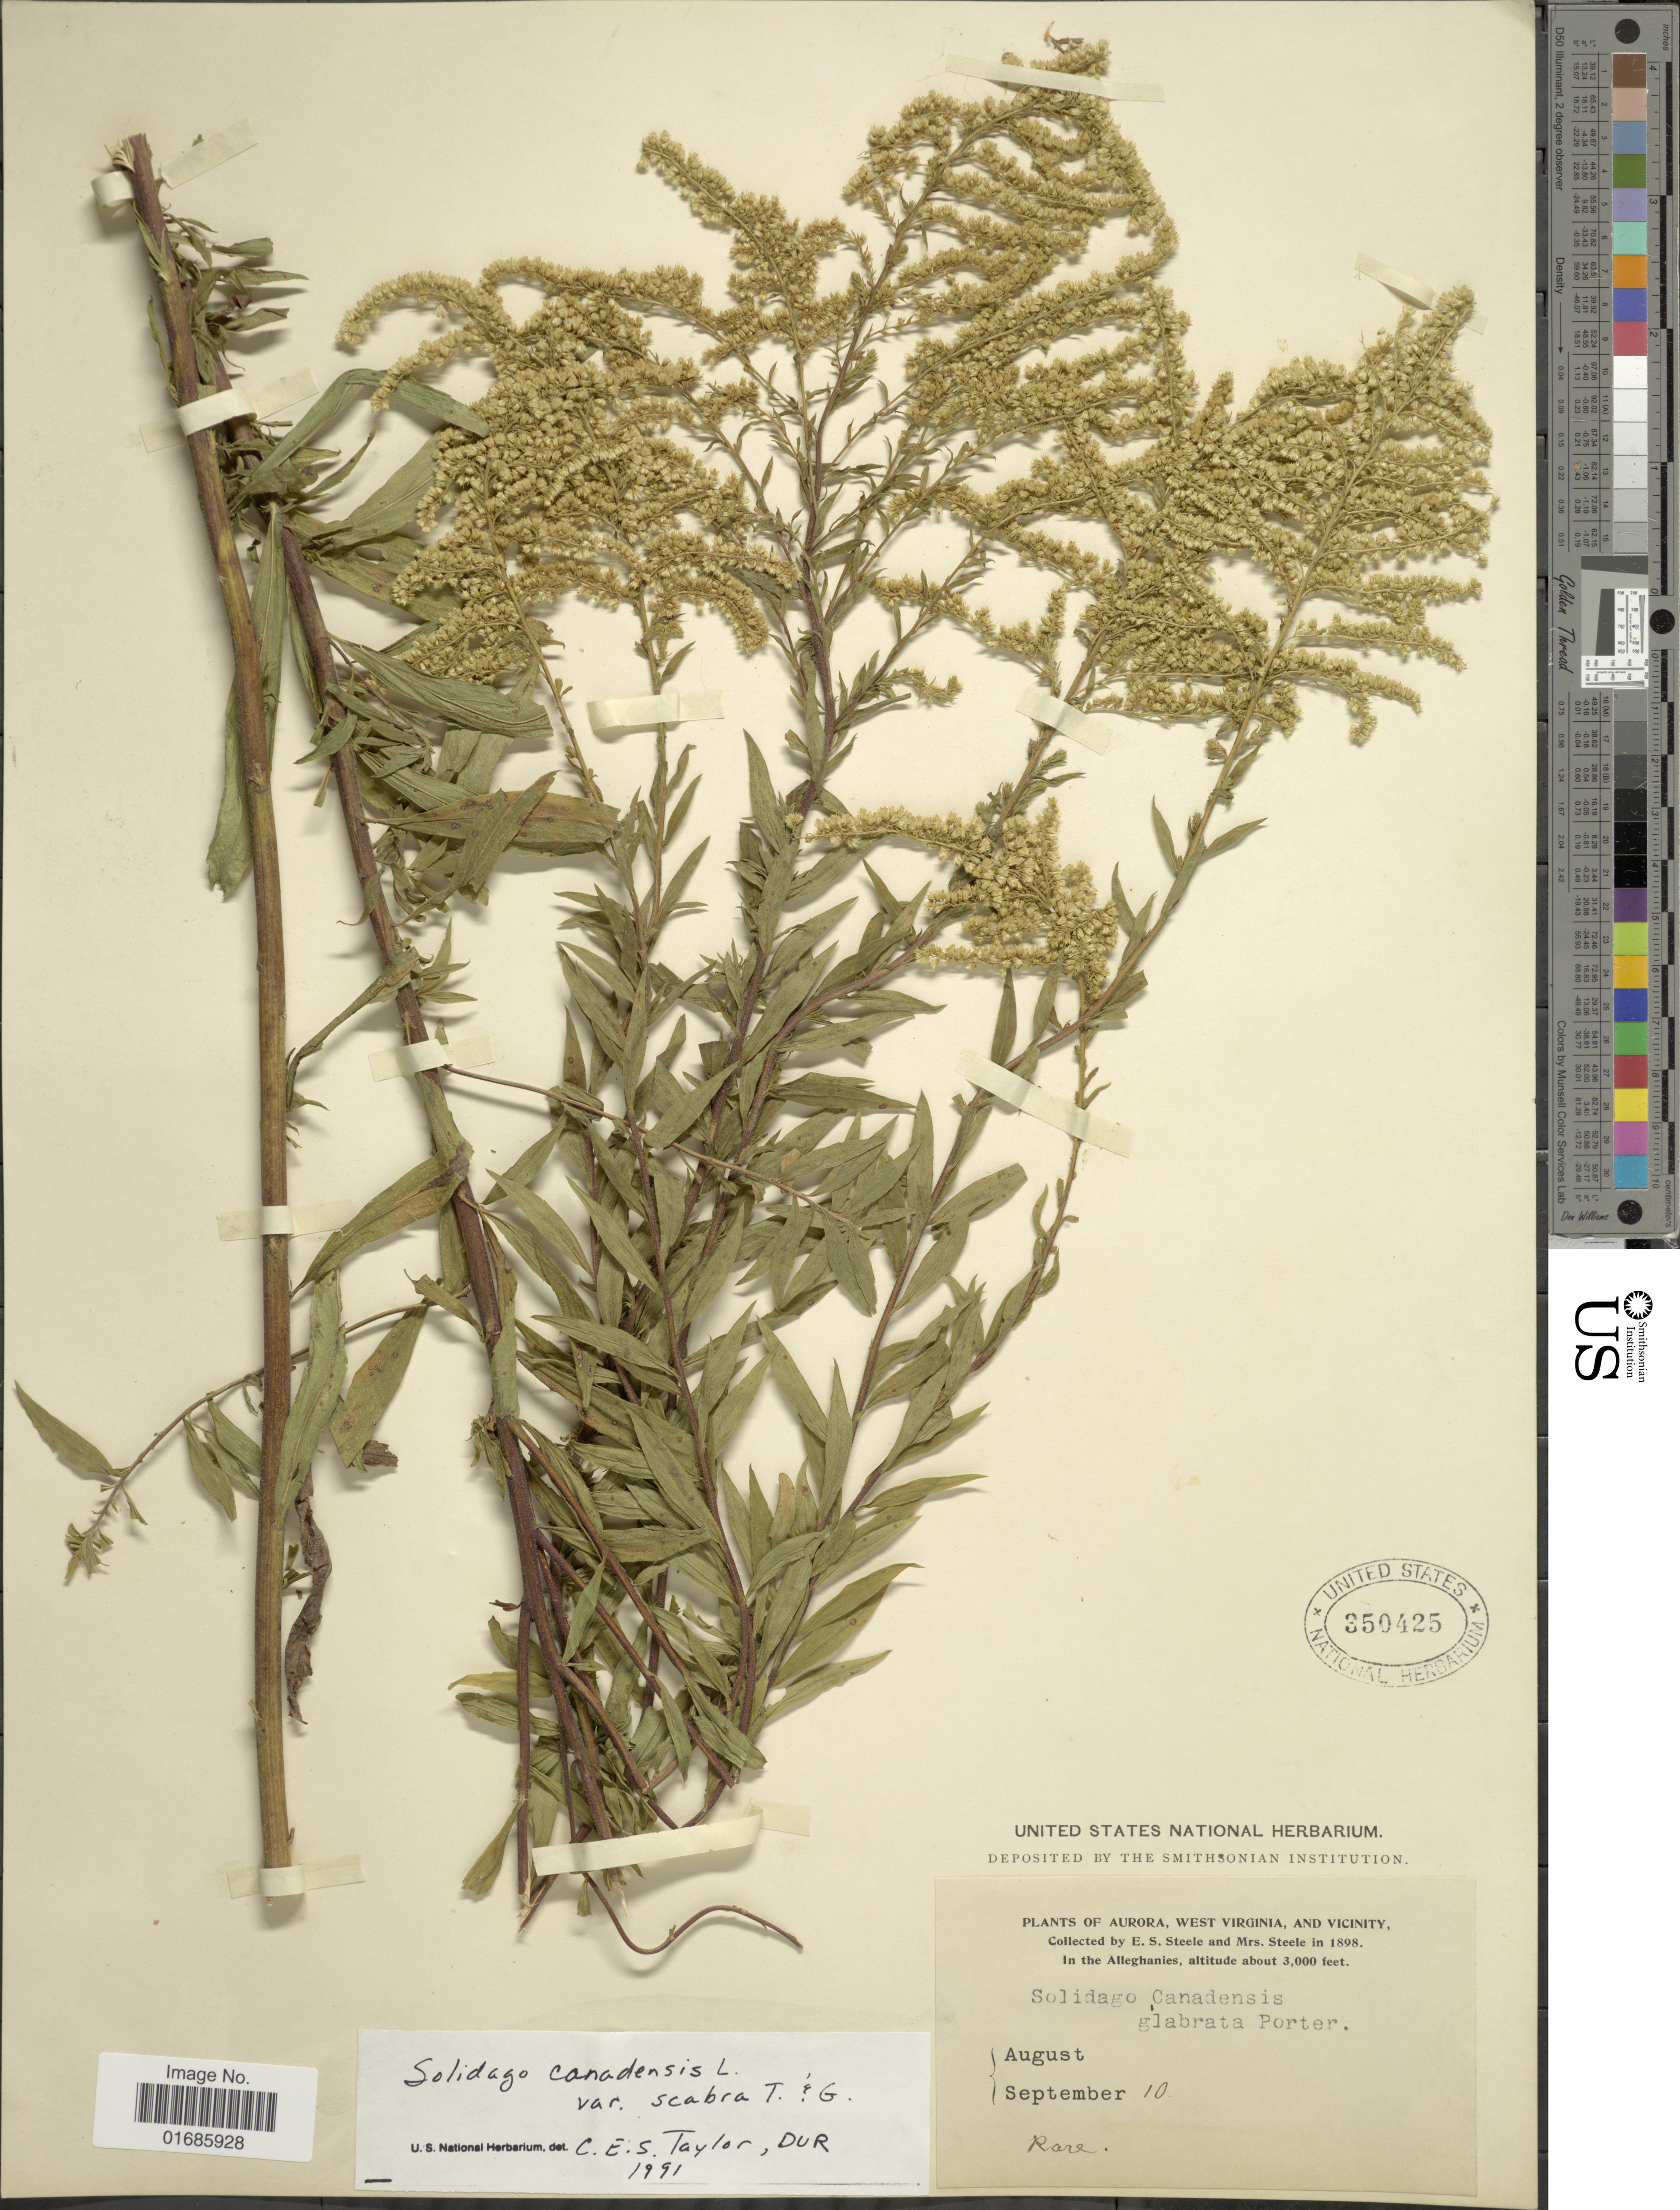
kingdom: Plantae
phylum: Tracheophyta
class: Magnoliopsida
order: Asterales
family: Asteraceae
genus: Solidago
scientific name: Solidago canadensis var. scabra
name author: (Muhl. ex Willd.) Torr. & A. Gray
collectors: E. Steele & Mrs. E. S. Steele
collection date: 1898-09-10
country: United States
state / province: West Virginia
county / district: Preston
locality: Aurora, West Virginia and Vicinity, Alleghanies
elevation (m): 914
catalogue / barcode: US 350425